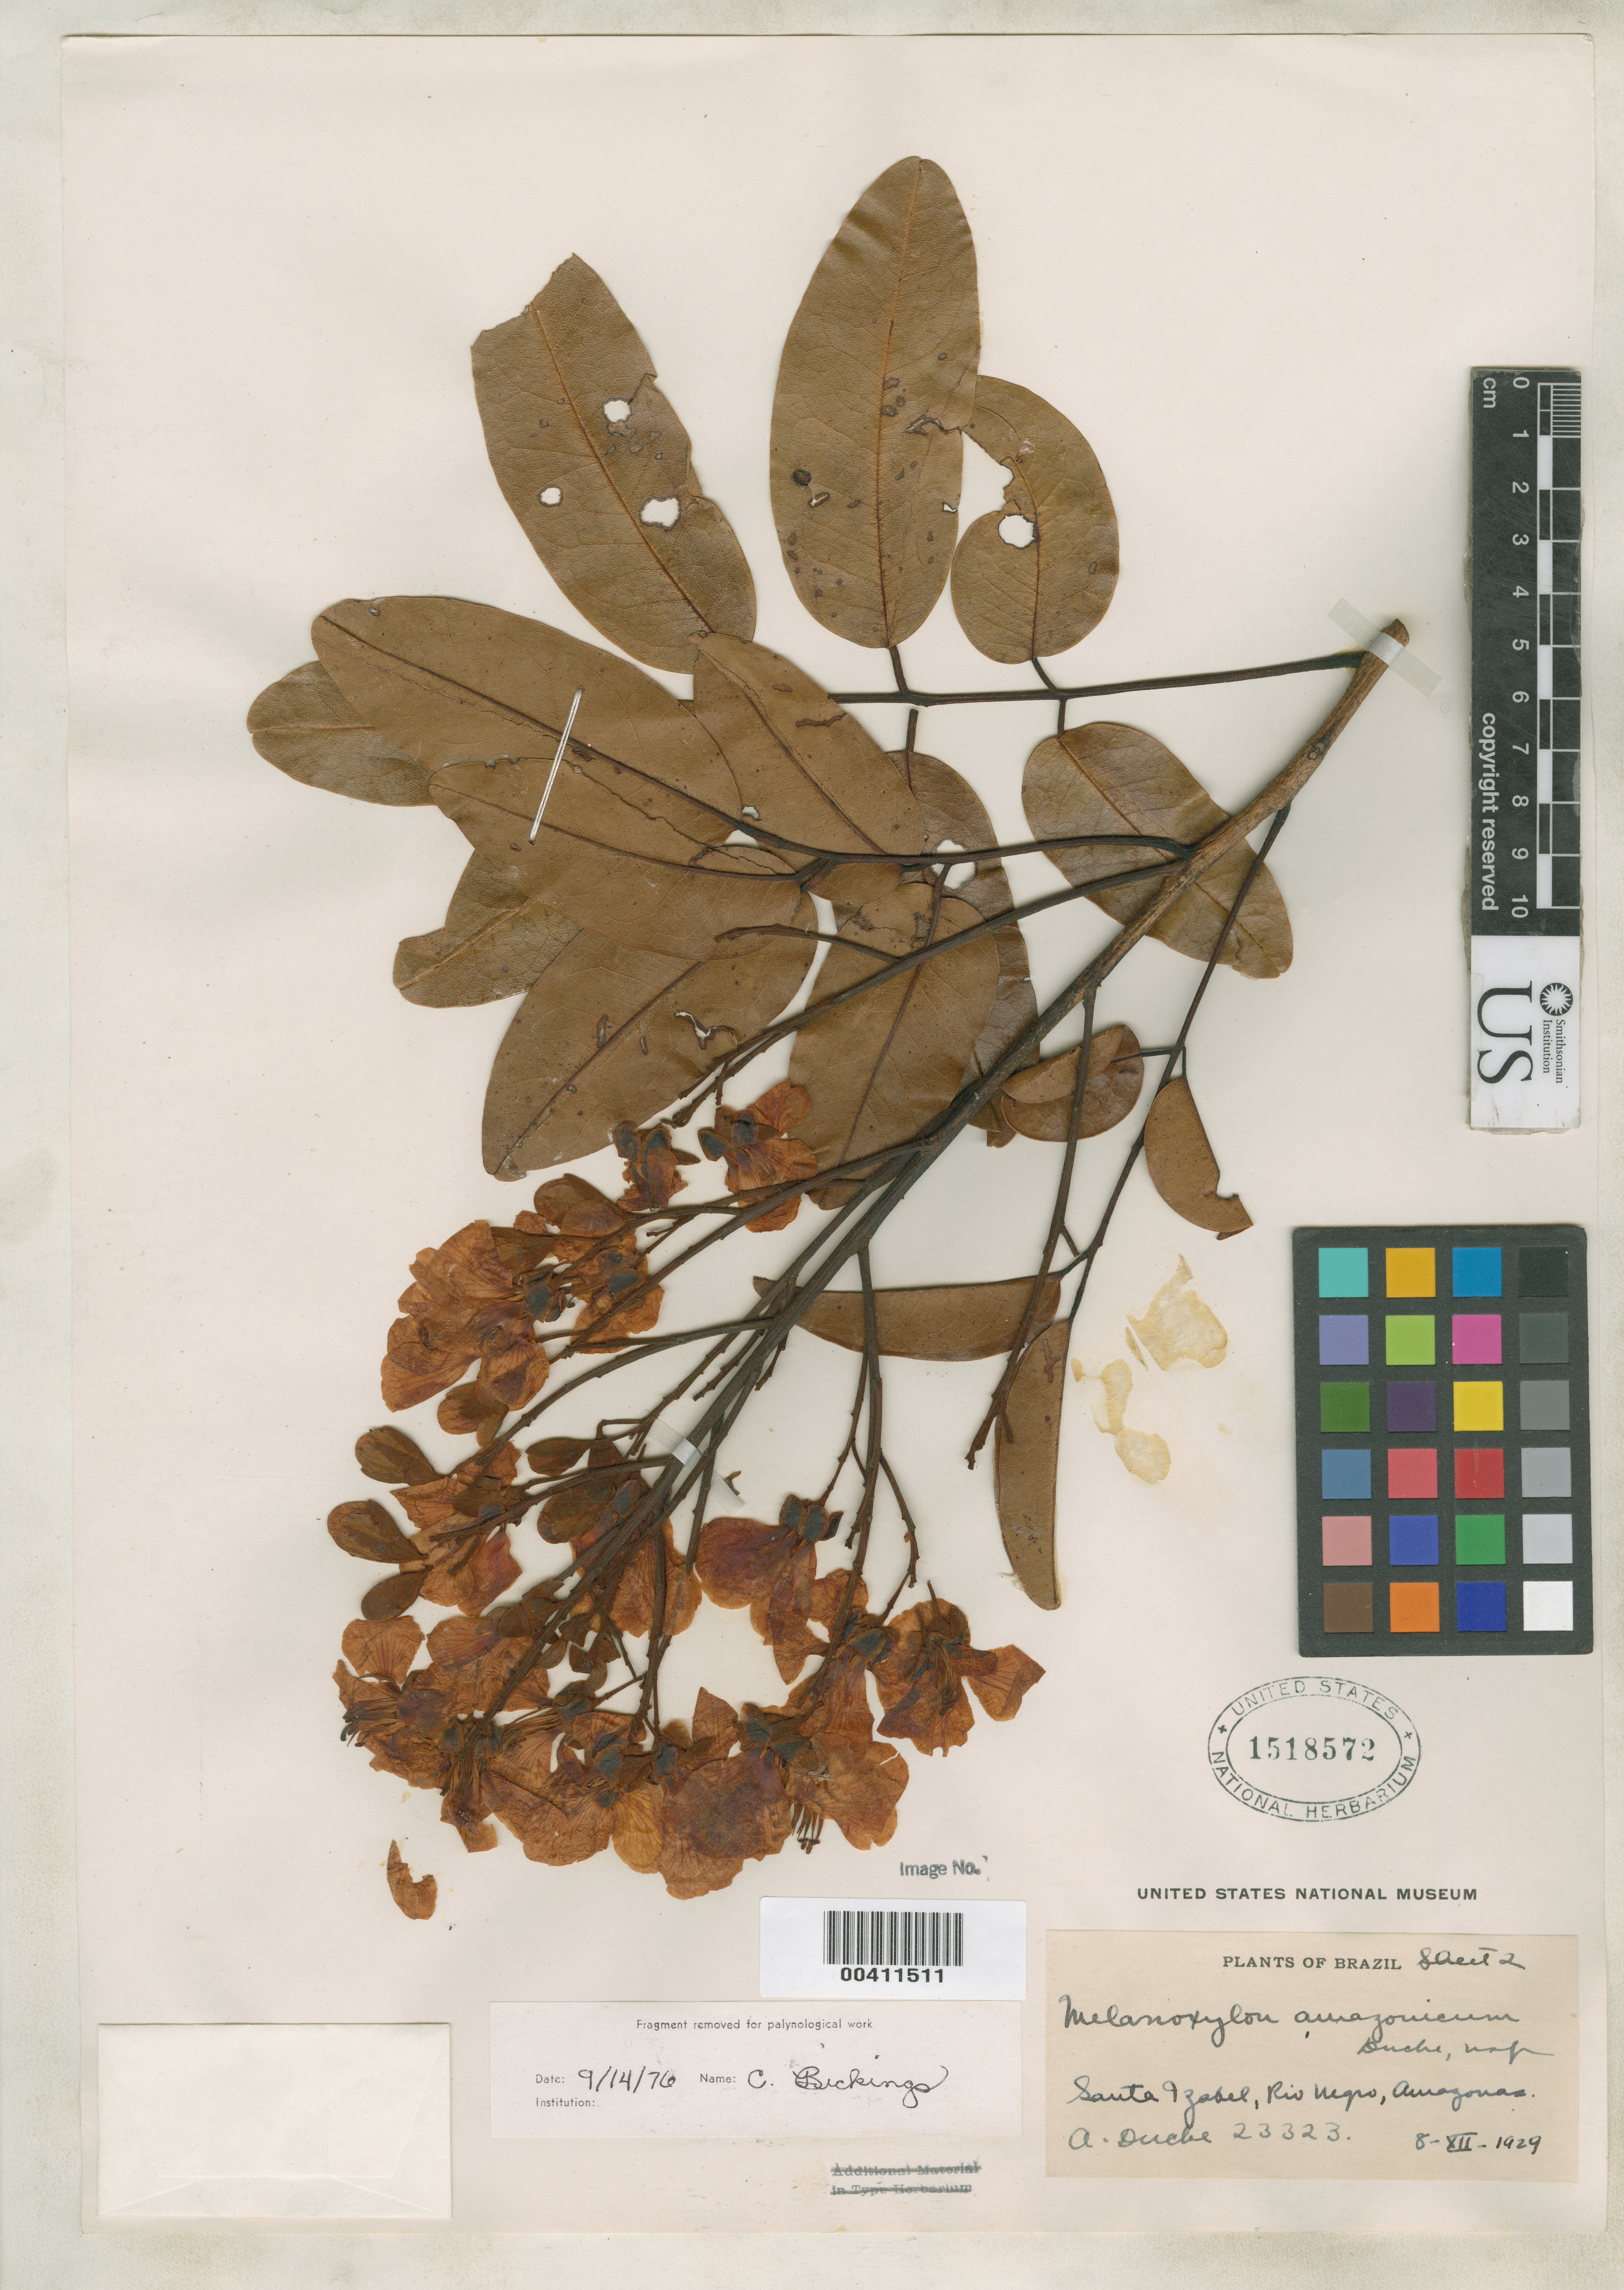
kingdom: Plantae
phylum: Tracheophyta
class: Magnoliopsida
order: Fabales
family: Fabaceae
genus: Melanoxylon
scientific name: Melanoxylon amazonicum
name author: Ducke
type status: Isotype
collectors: A. Ducke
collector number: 23323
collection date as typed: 08 Dec 1929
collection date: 1929-12-08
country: Brazil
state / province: Amazonas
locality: Rio Negro super Santa Izabel.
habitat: Silva riparia.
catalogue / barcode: US 1518572